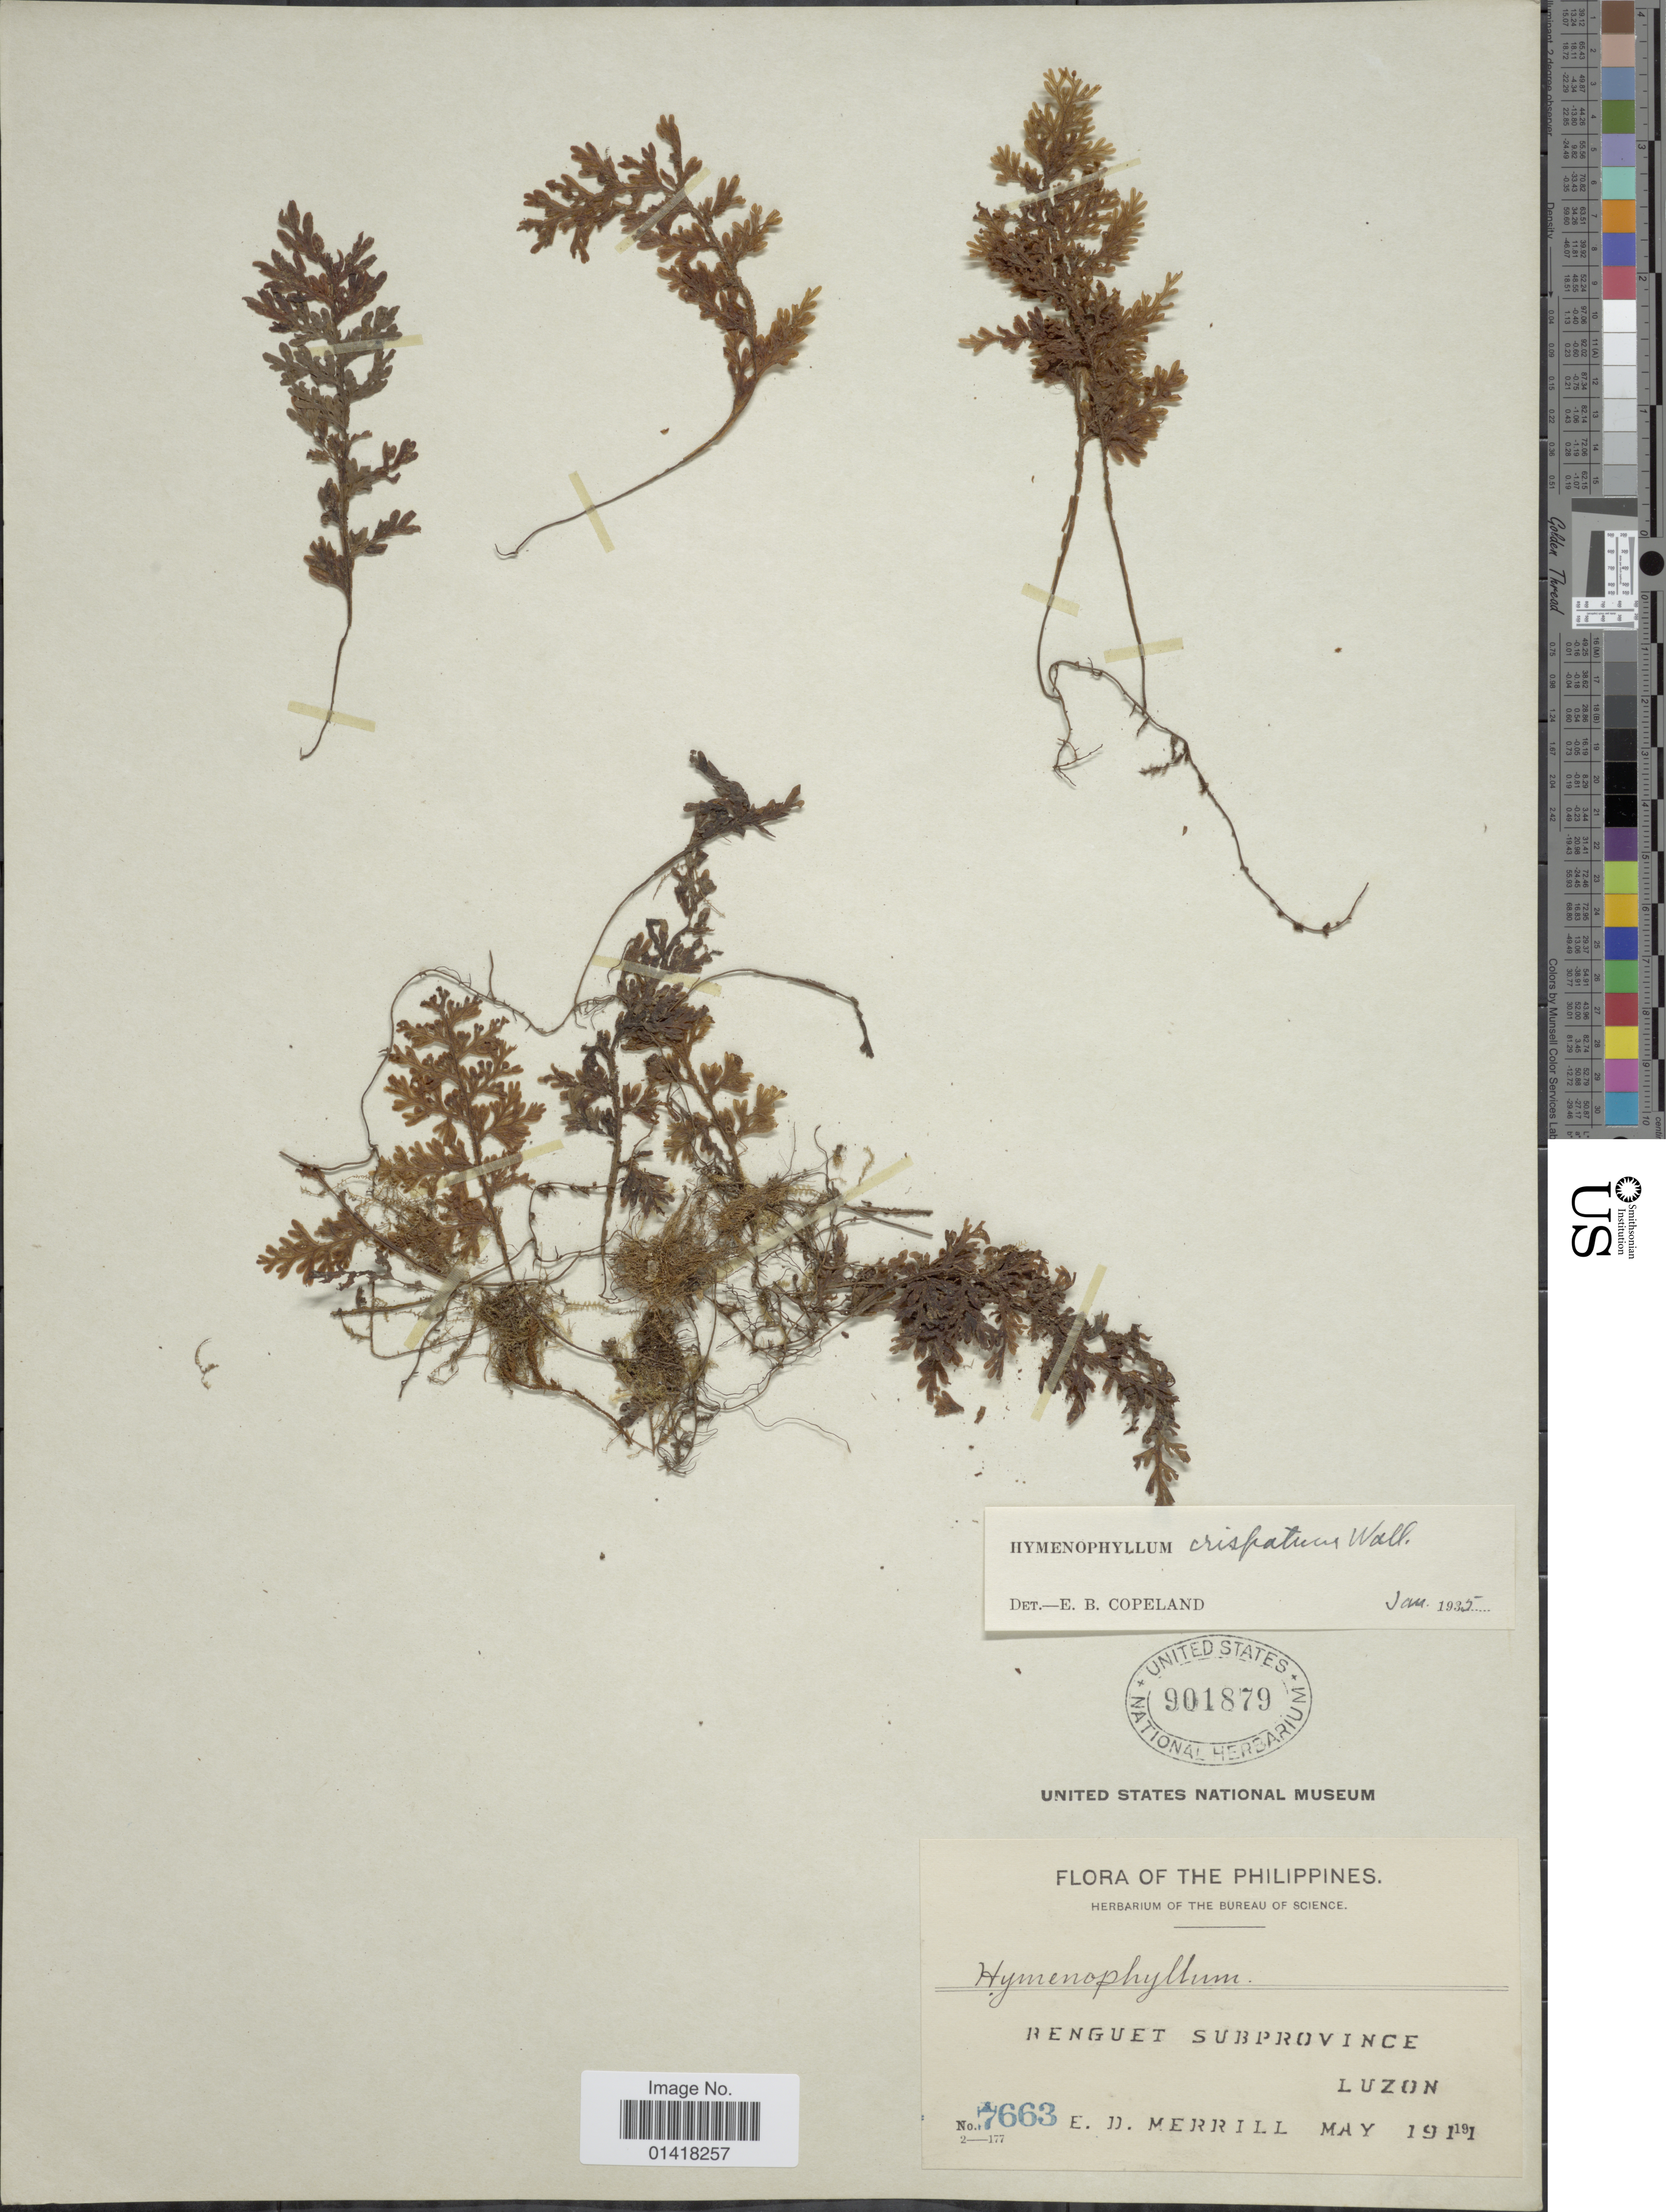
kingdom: Plantae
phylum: Tracheophyta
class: Polypodiopsida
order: Hymenophyllales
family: Hymenophyllaceae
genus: Hymenophyllum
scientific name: Hymenophyllum crispatum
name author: Wall. ex Hook. & Grev.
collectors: E. D. Merrill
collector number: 7663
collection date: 1911-05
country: Philippines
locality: The Philippines, Benguet Subprovince. Luzon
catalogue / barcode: US 901879